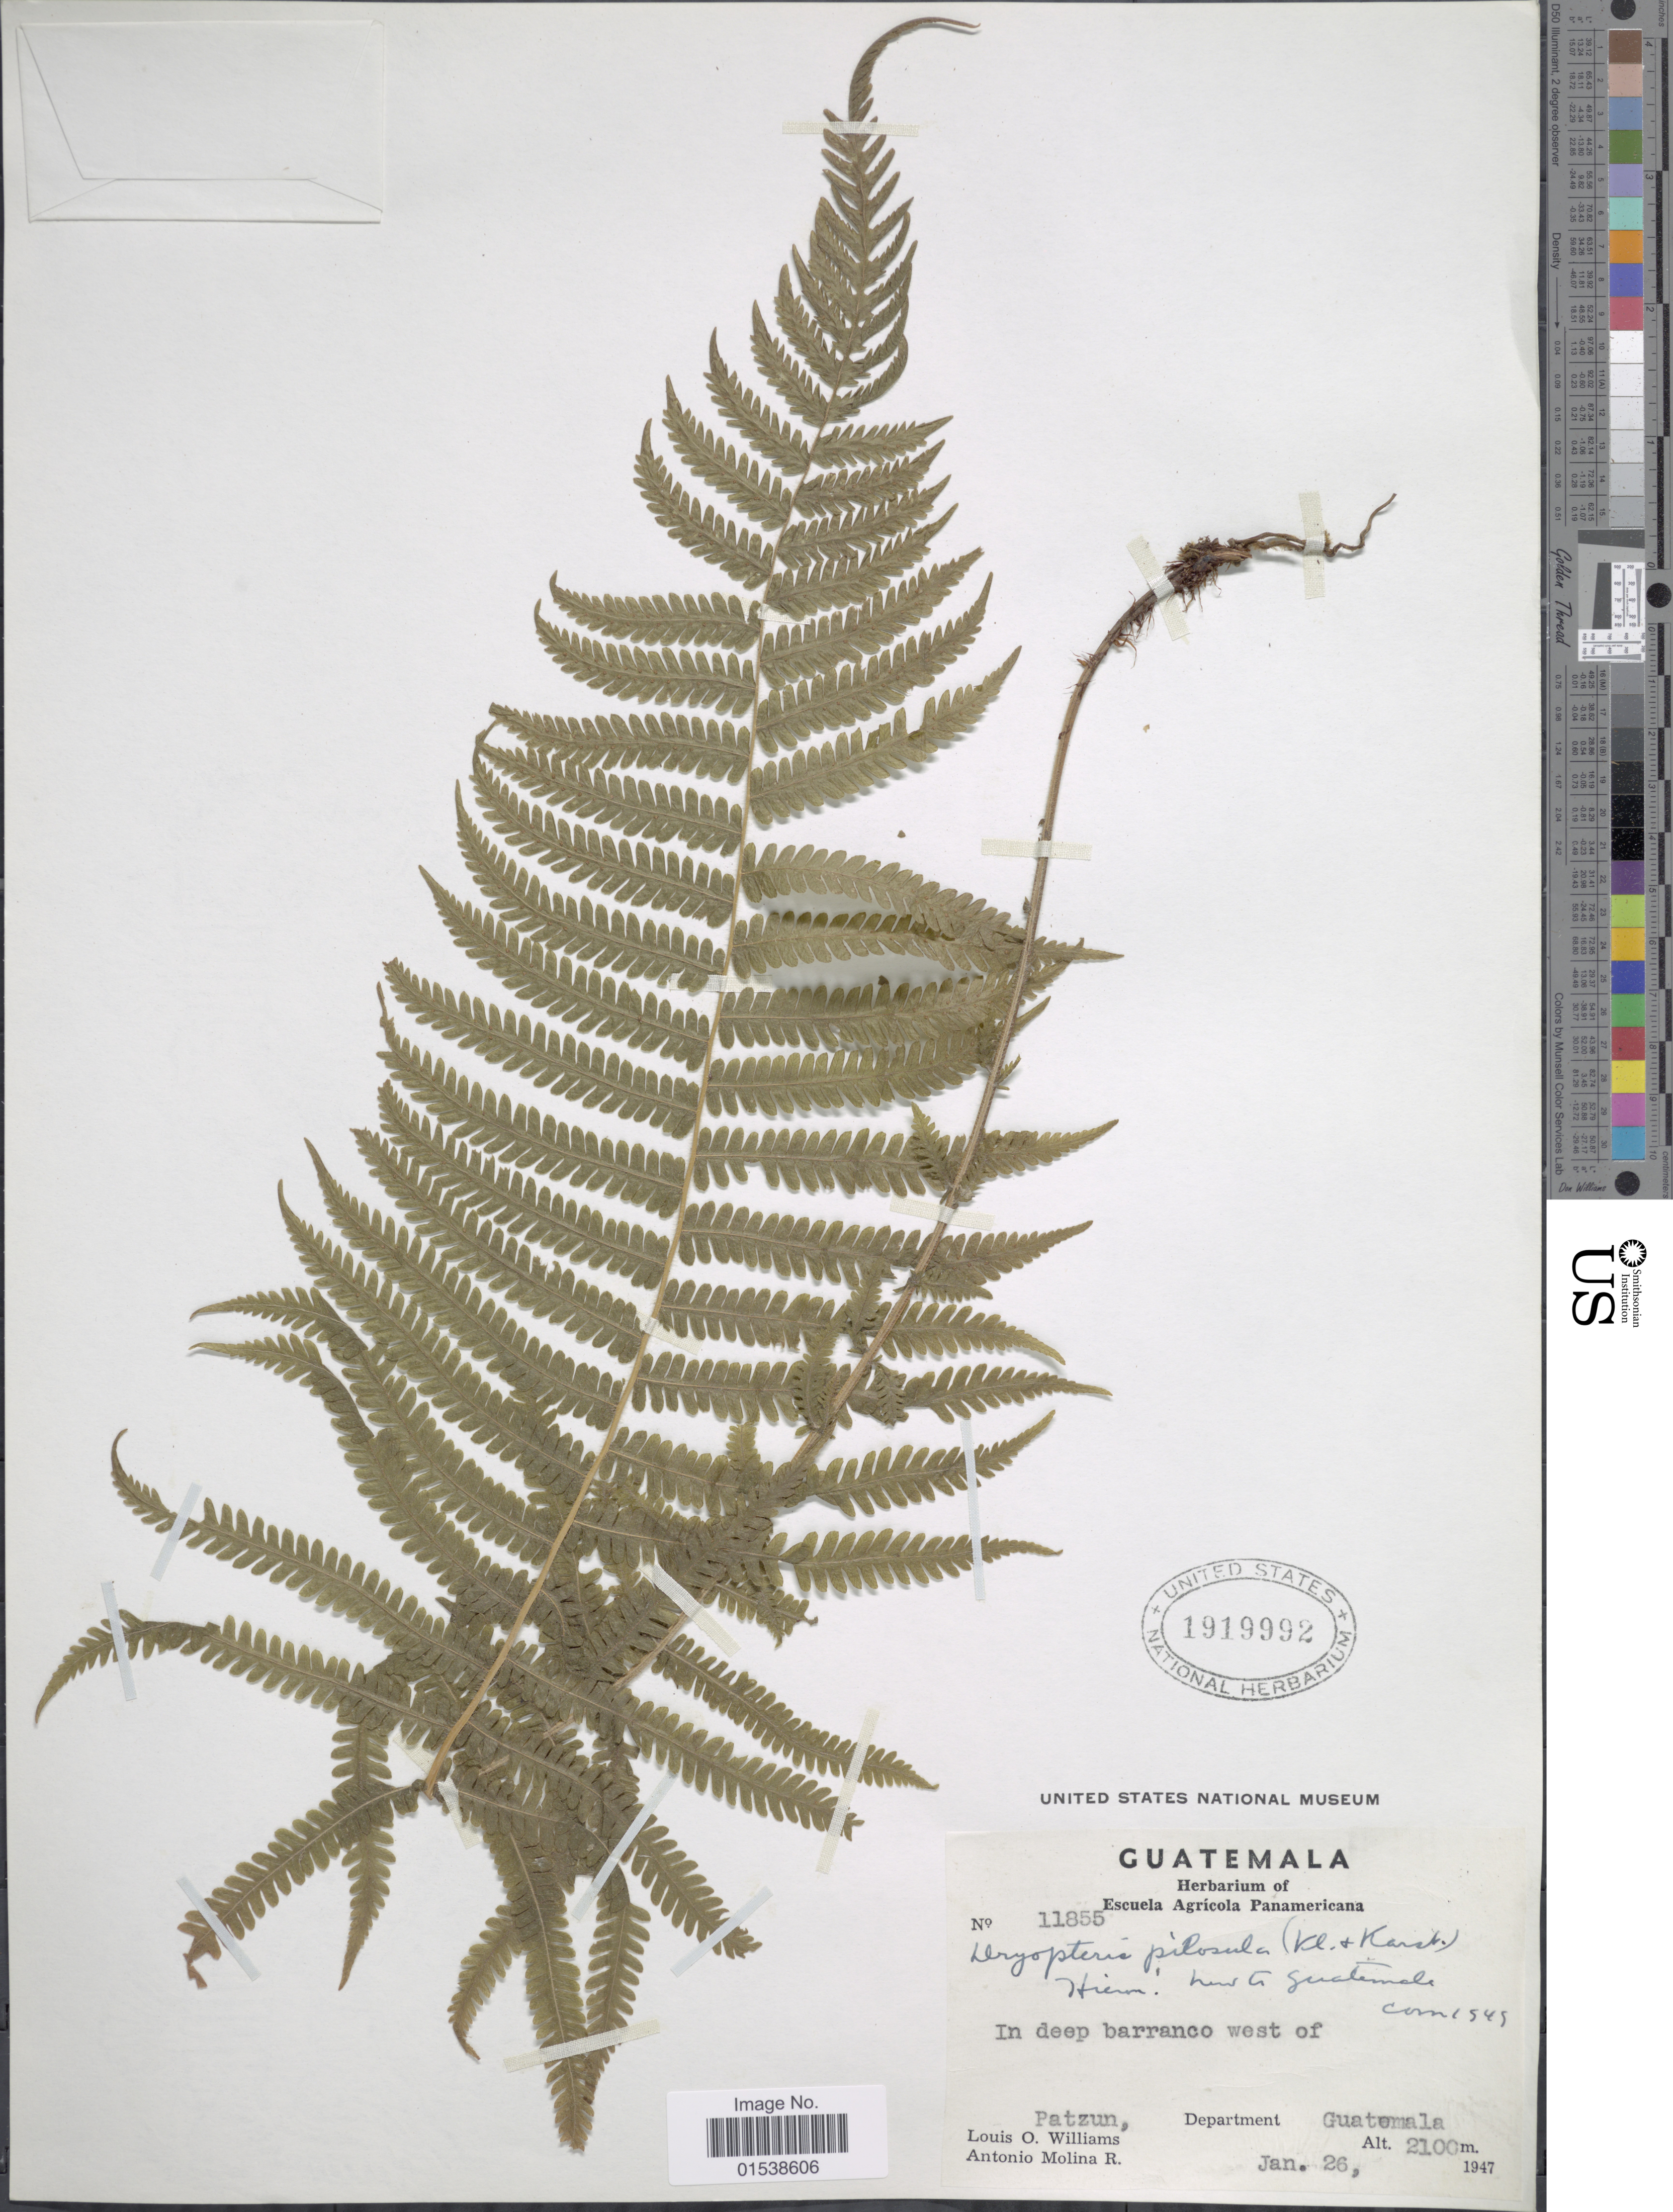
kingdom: Plantae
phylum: Tracheophyta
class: Polypodiopsida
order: Polypodiales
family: Thelypteridaceae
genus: Amauropelta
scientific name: Amauropelta pilosula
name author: (Klotzsch & H. Karst.) Á. Löve & D. Löve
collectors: L. O. Williams & A. Molina R.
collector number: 11855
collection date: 1947-01-26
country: Guatemala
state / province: Guatemala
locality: In deep barranco west of Patzun, department of Guatemala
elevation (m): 2100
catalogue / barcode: US 1919992